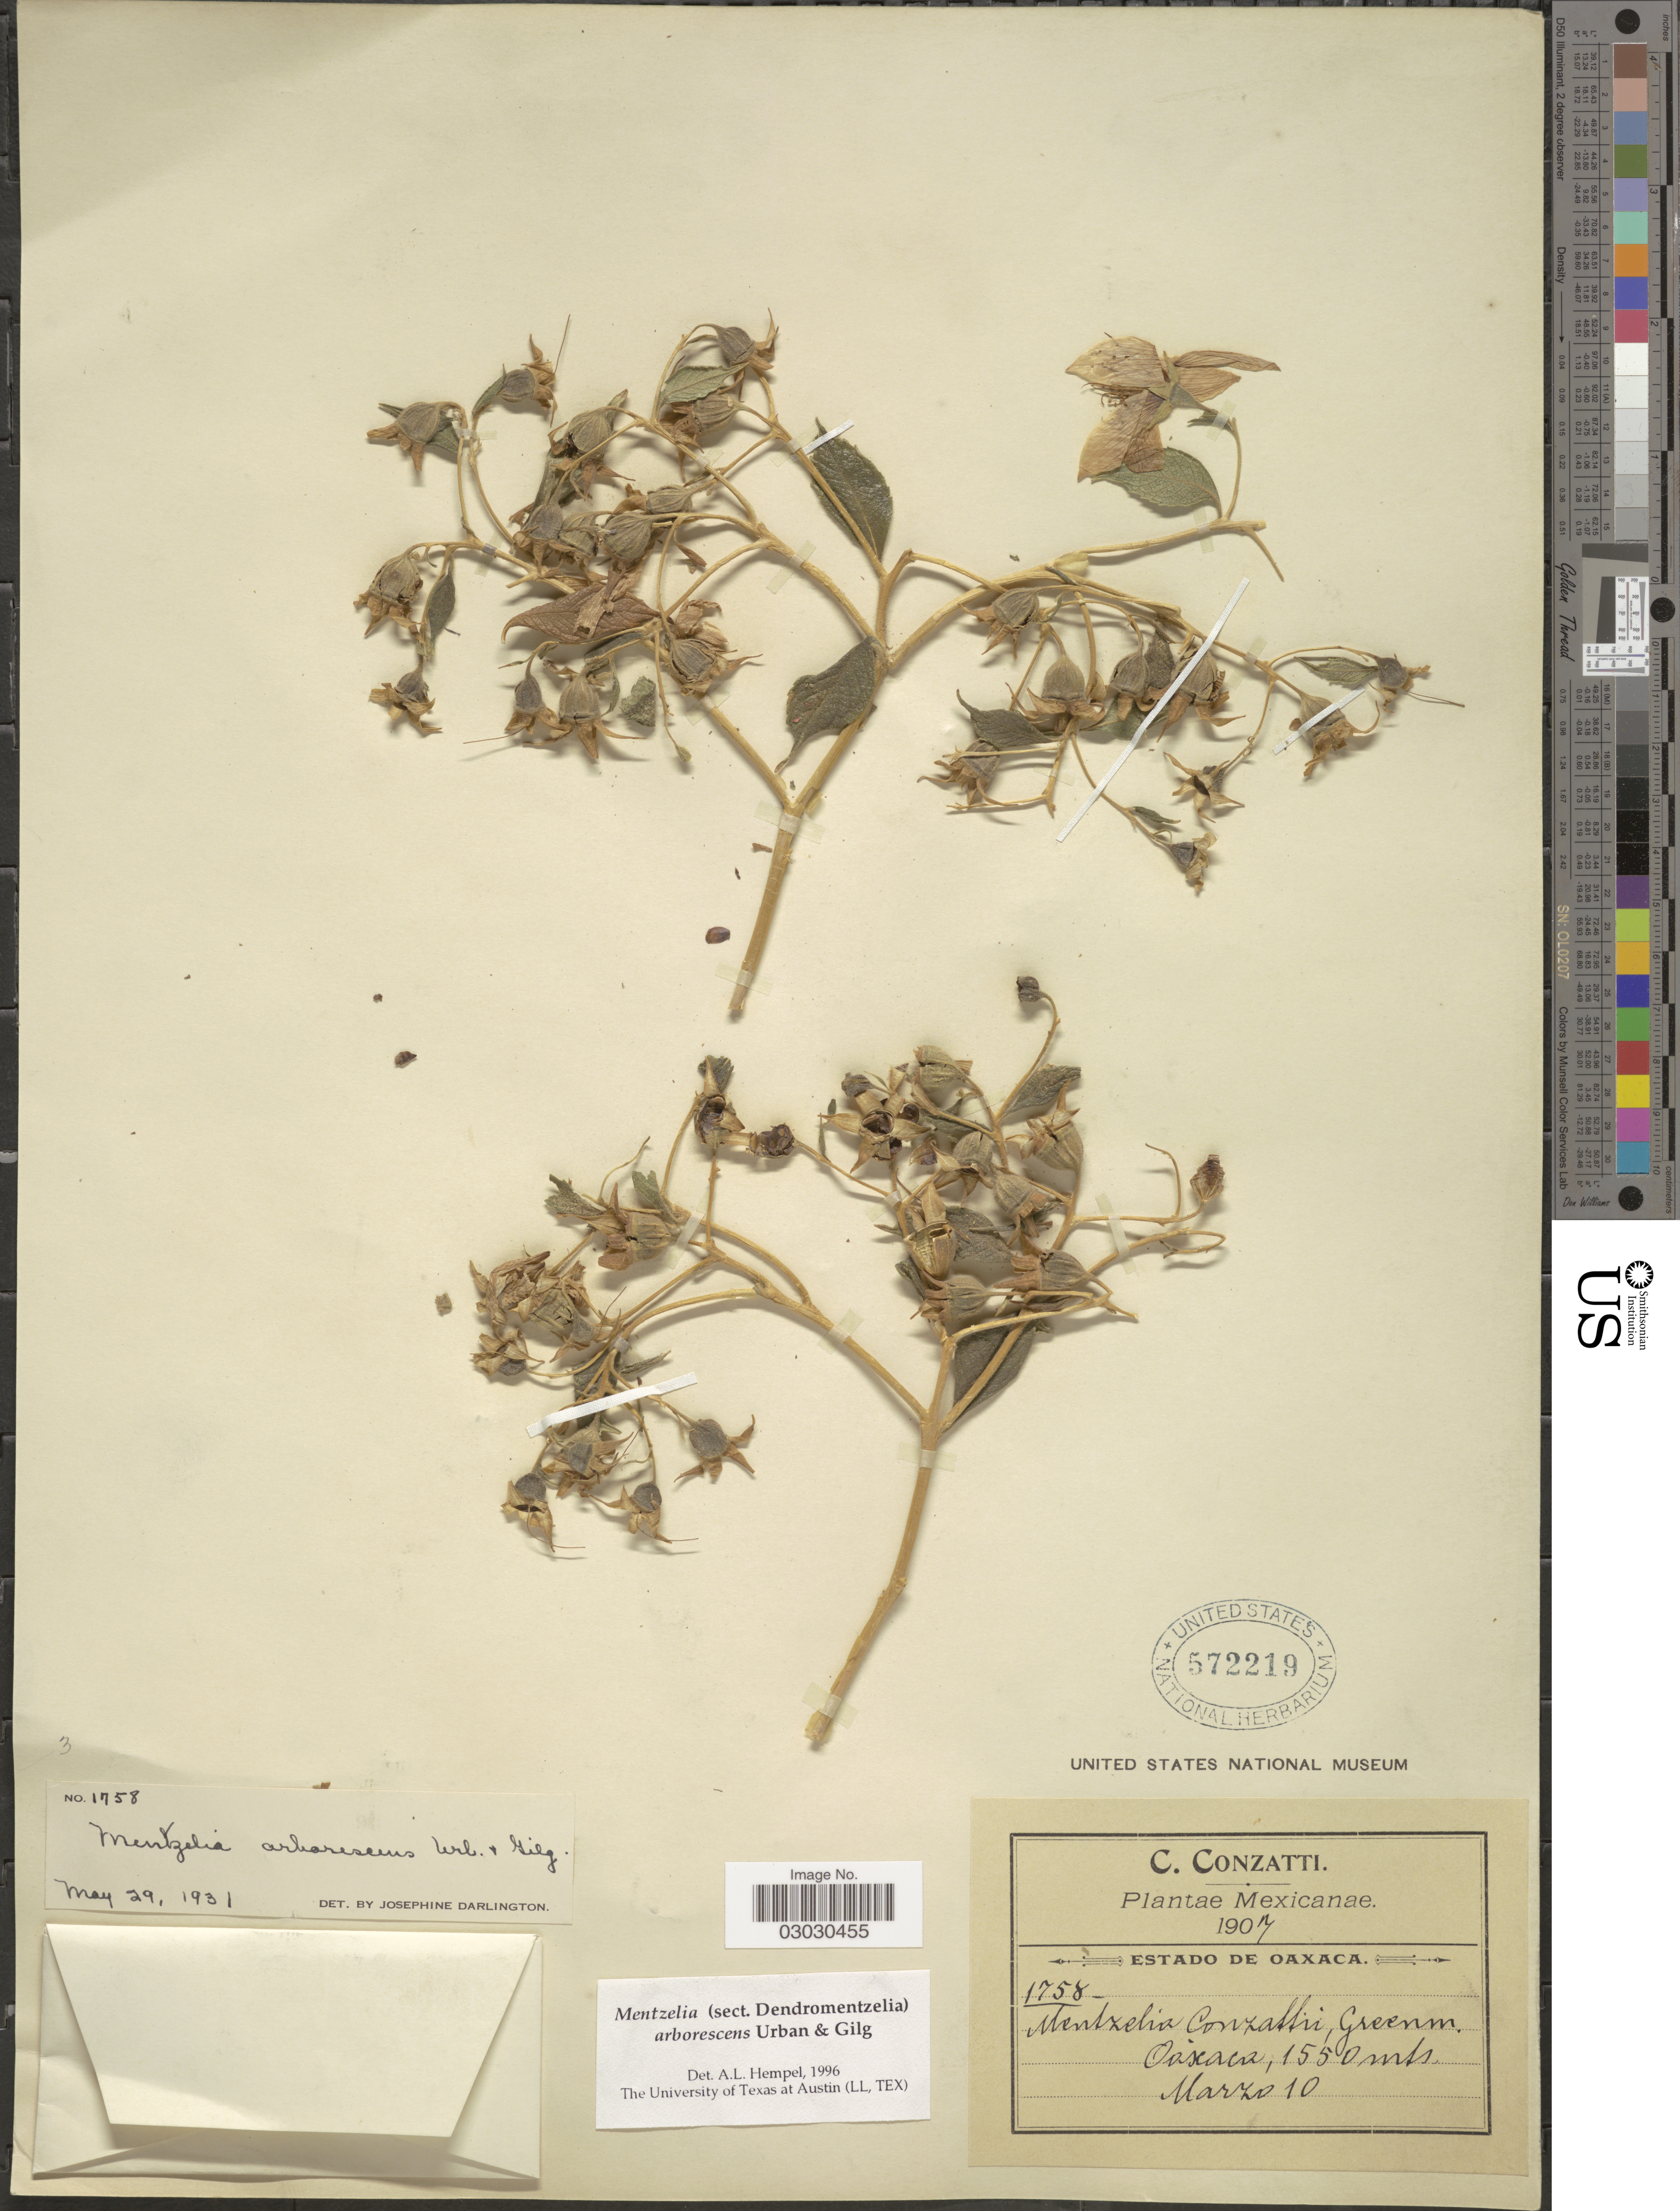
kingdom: Plantae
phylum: Tracheophyta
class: Magnoliopsida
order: Cornales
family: Loasaceae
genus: Mentzelia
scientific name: Mentzelia arborescens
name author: Urb. & Gilg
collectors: C. Conzatti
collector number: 1758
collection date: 1907-03-10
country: Mexico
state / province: Oaxaca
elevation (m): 1550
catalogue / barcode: US 572219